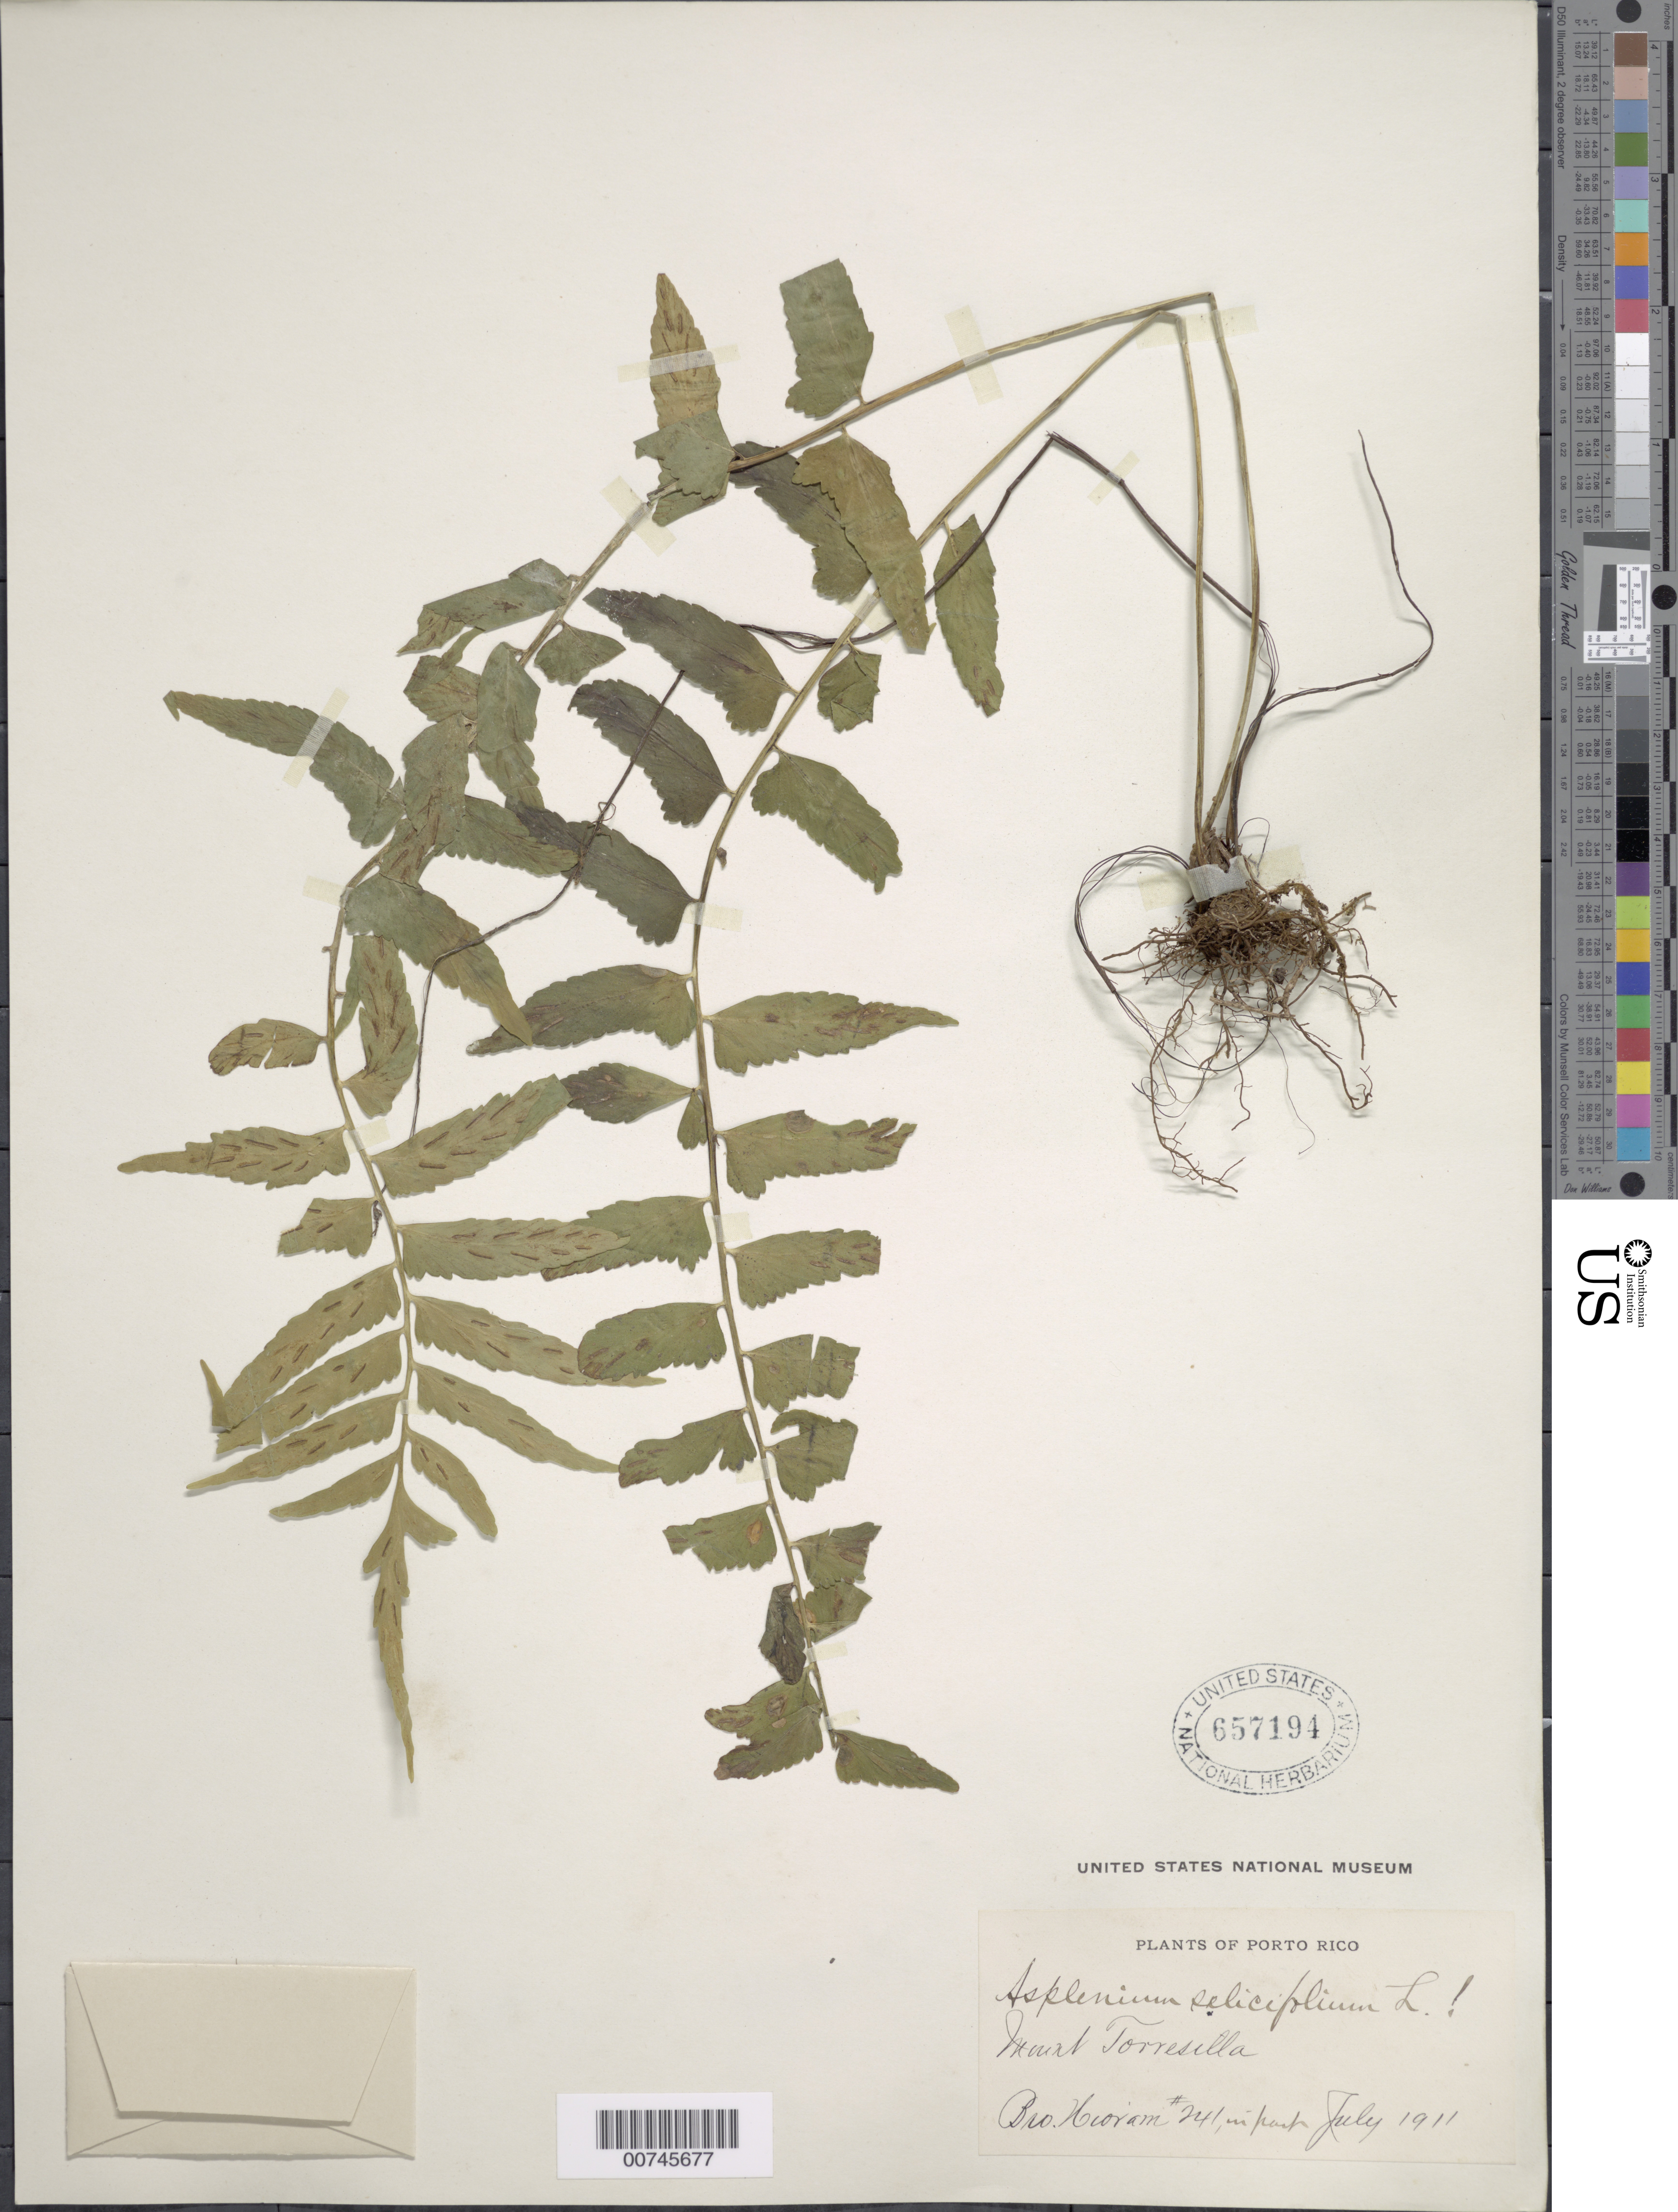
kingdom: Plantae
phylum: Tracheophyta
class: Polypodiopsida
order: Polypodiales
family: Aspleniaceae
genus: Asplenium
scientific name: Asplenium salicifolium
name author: L.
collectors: Bro. Hioram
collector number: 241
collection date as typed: Jul 1911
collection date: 1911-07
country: Puerto Rico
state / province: Barranquitas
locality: Mount Torrecilla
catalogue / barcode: US 657194